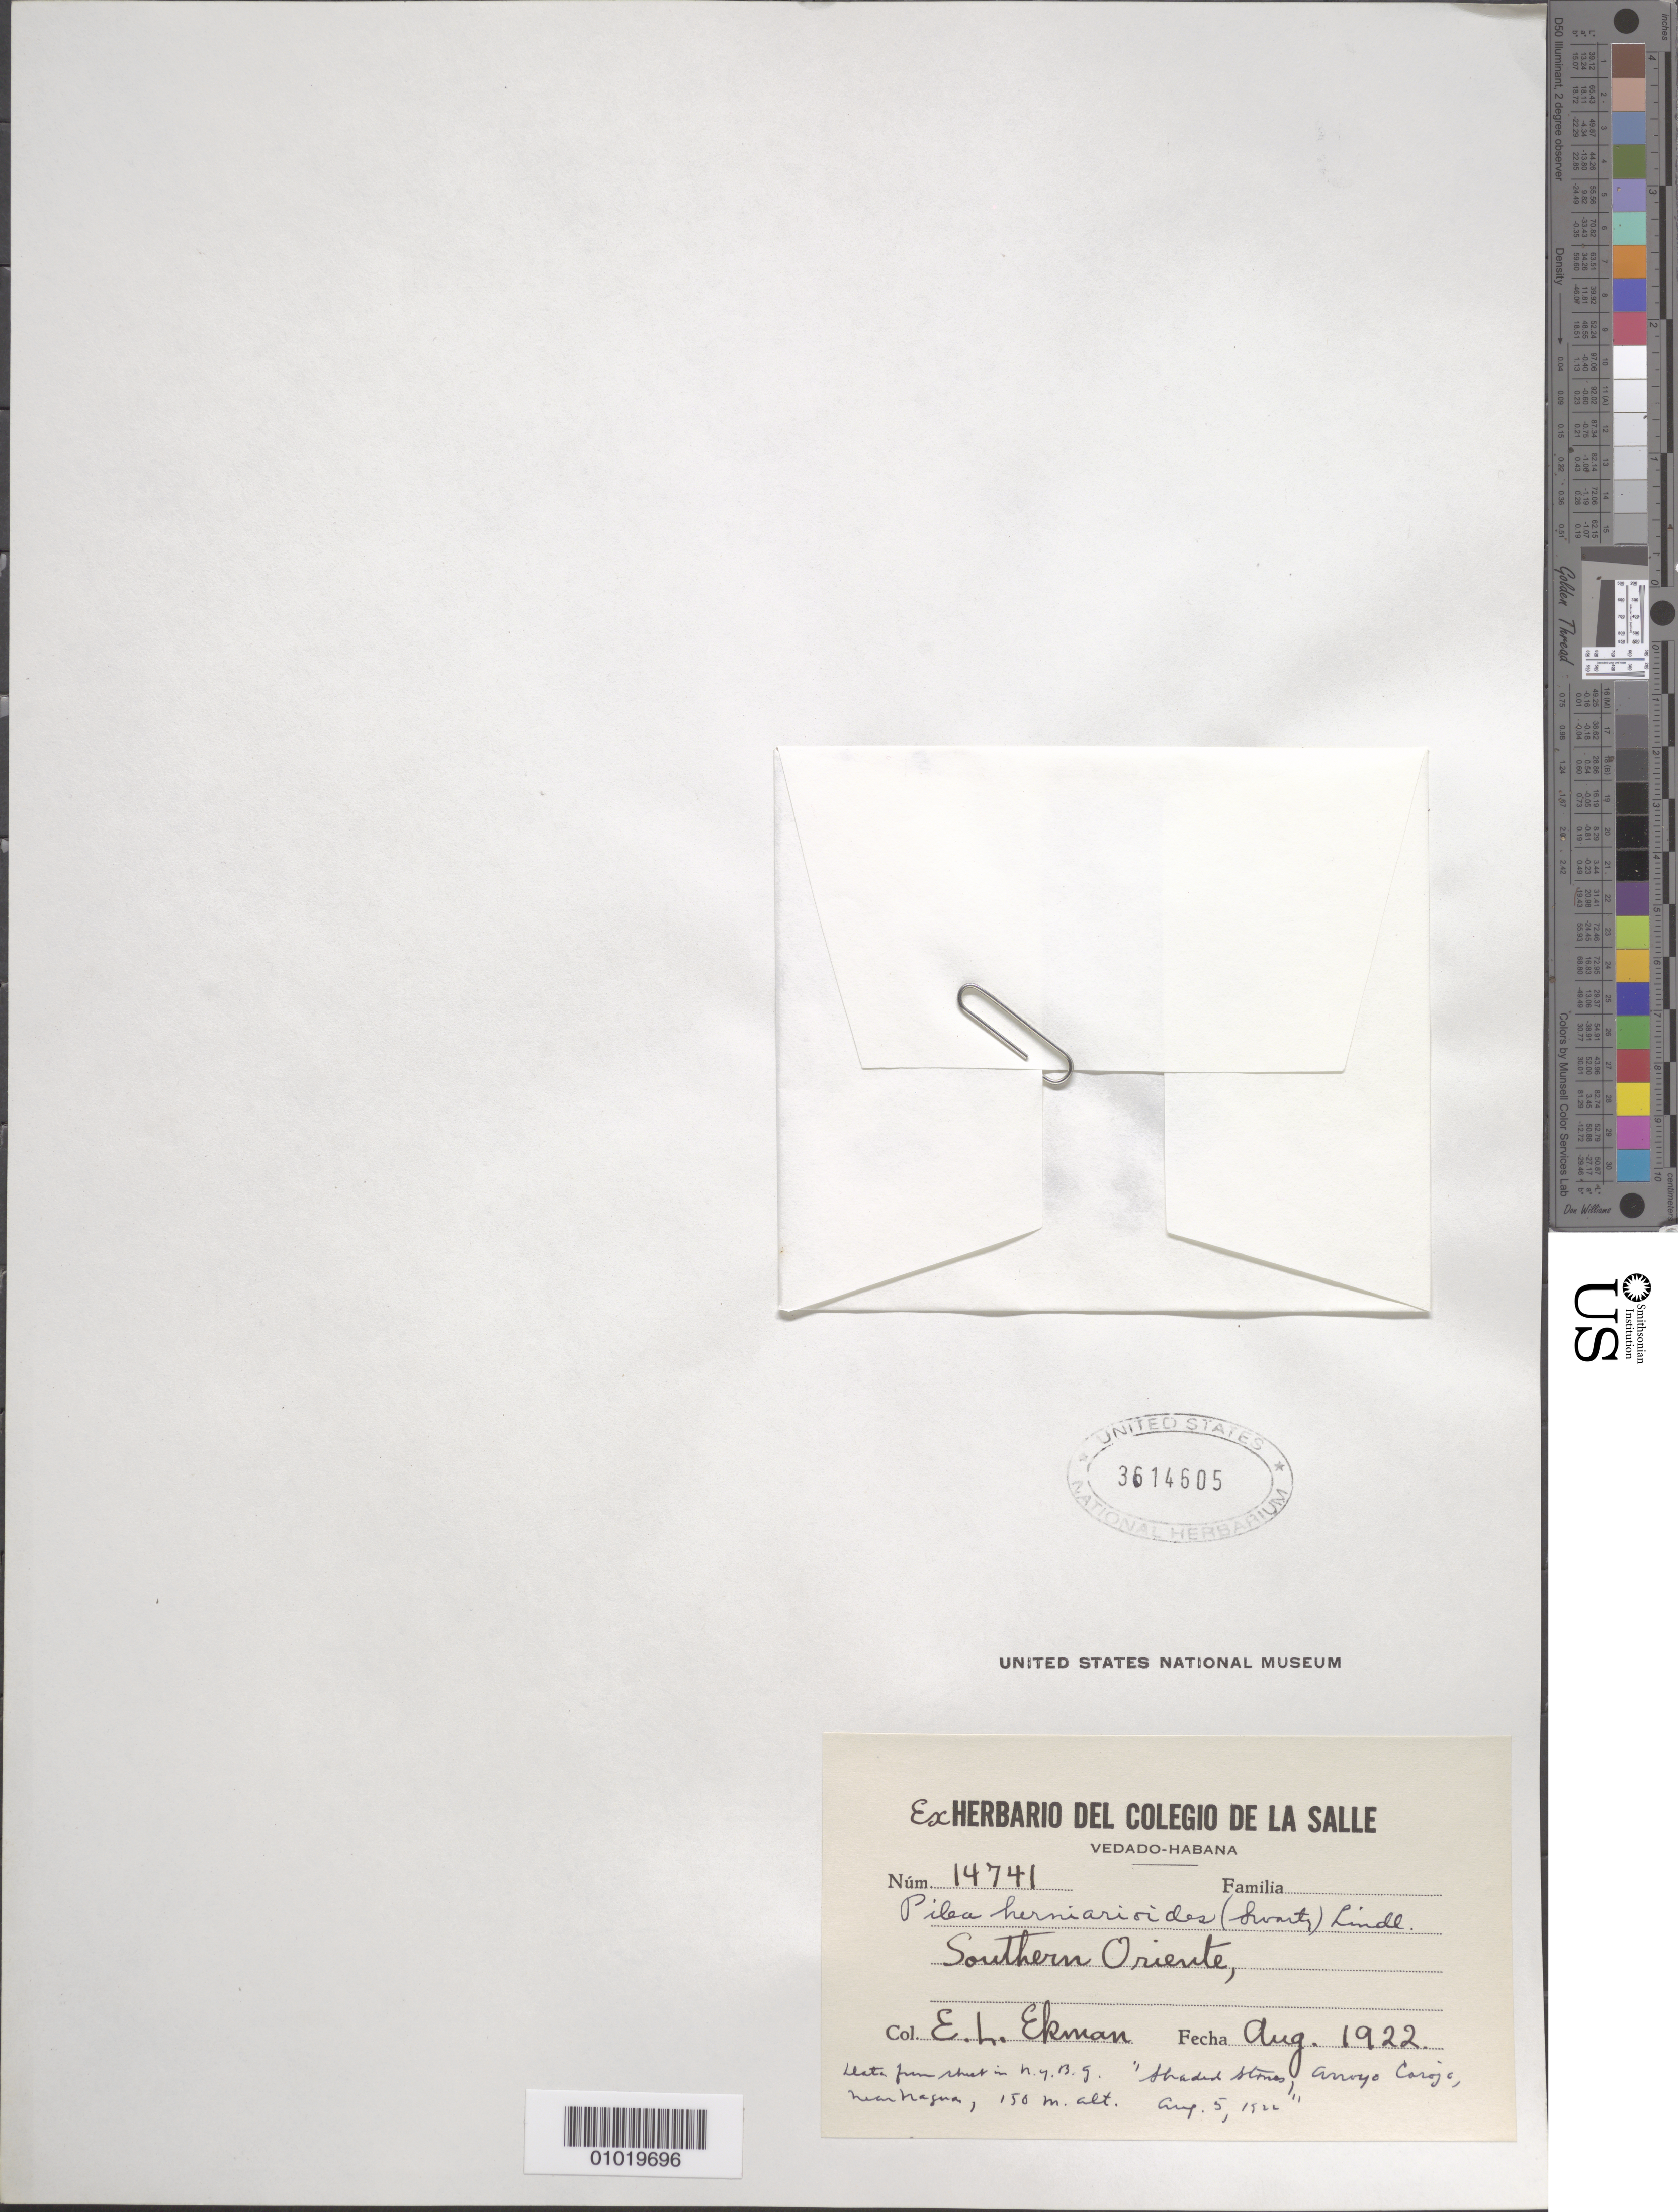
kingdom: Plantae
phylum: Tracheophyta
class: Magnoliopsida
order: Rosales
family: Urticaceae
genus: Pilea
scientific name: Pilea herniarioides var. herniarioides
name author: (Sw.) Lindl.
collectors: E. L. Ekman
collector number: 14741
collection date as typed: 05 Aug 1922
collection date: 1922-08-05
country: Cuba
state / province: Granma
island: Cuba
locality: Southern Oriente, from sheet in N Y B G , Arroyo Corojo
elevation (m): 150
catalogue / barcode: US 3614605